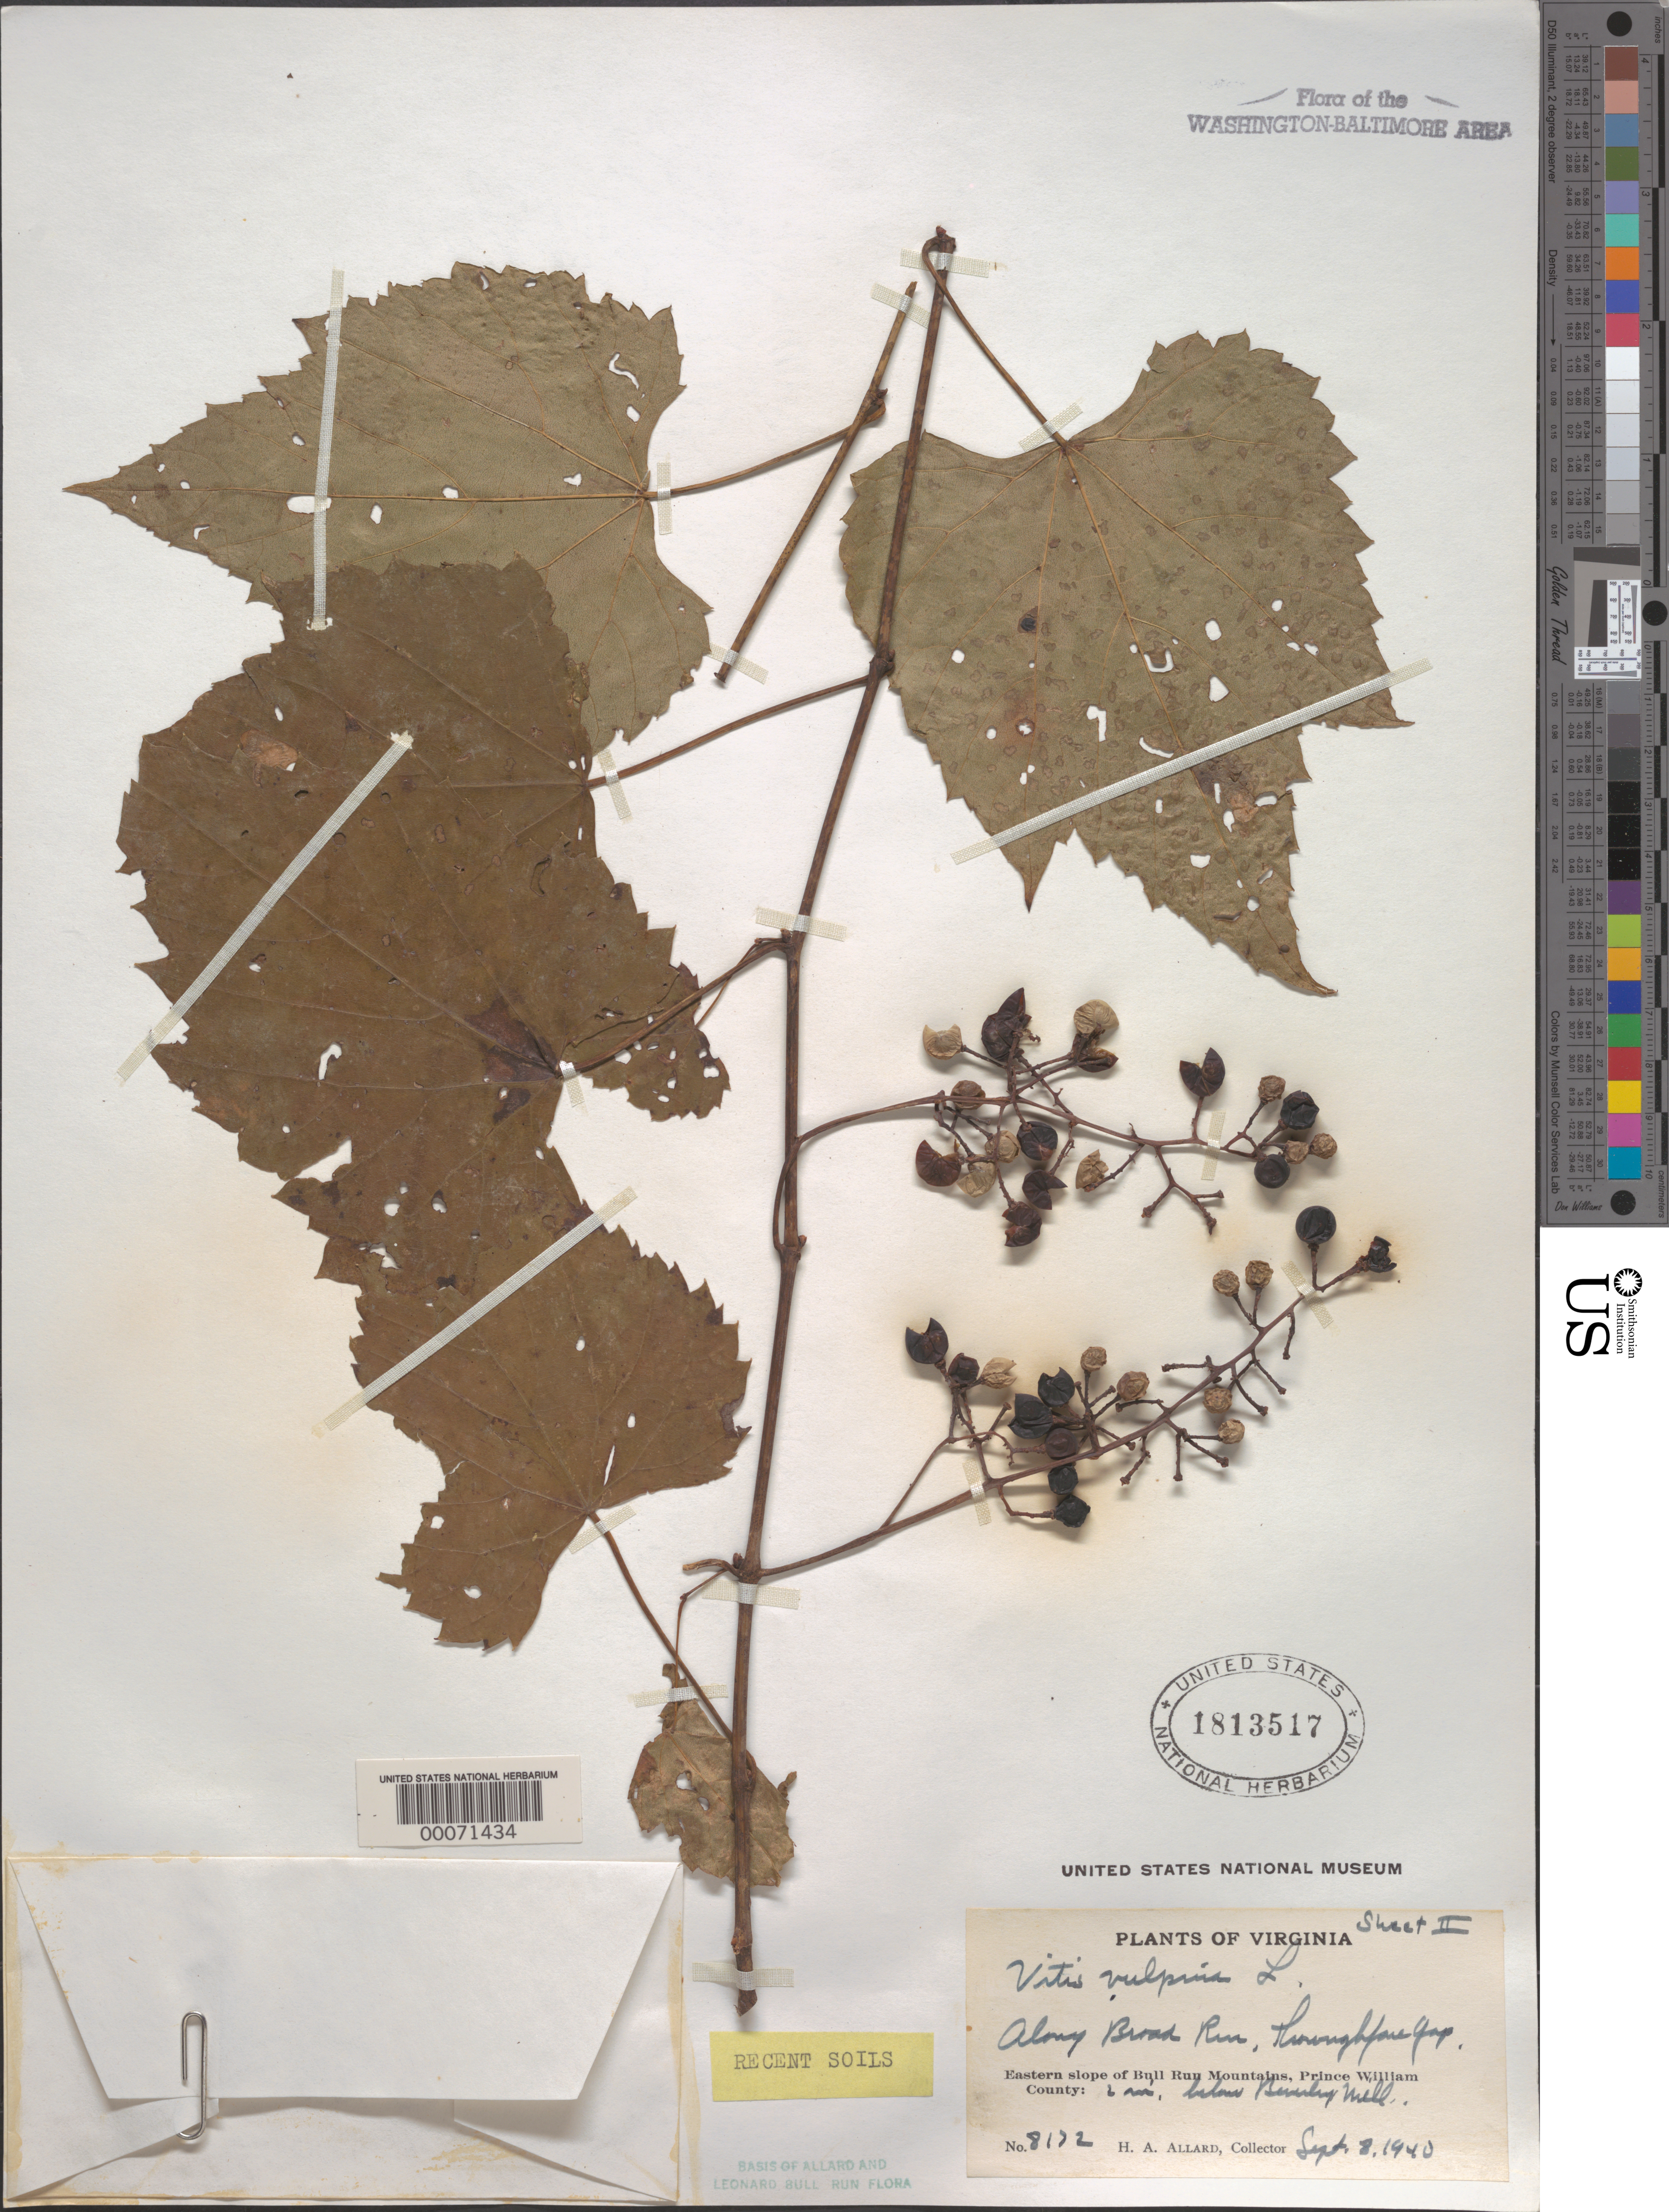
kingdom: Plantae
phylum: Tracheophyta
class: Magnoliopsida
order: Vitales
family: Vitaceae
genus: Vitis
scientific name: Vitis vulpina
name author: L.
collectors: H. A. Allard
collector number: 8172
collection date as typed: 08 Sep 1940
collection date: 1940-09-08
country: United States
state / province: Virginia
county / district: Prince William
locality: Broad Run, below Beverley Mill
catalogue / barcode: US 1813517